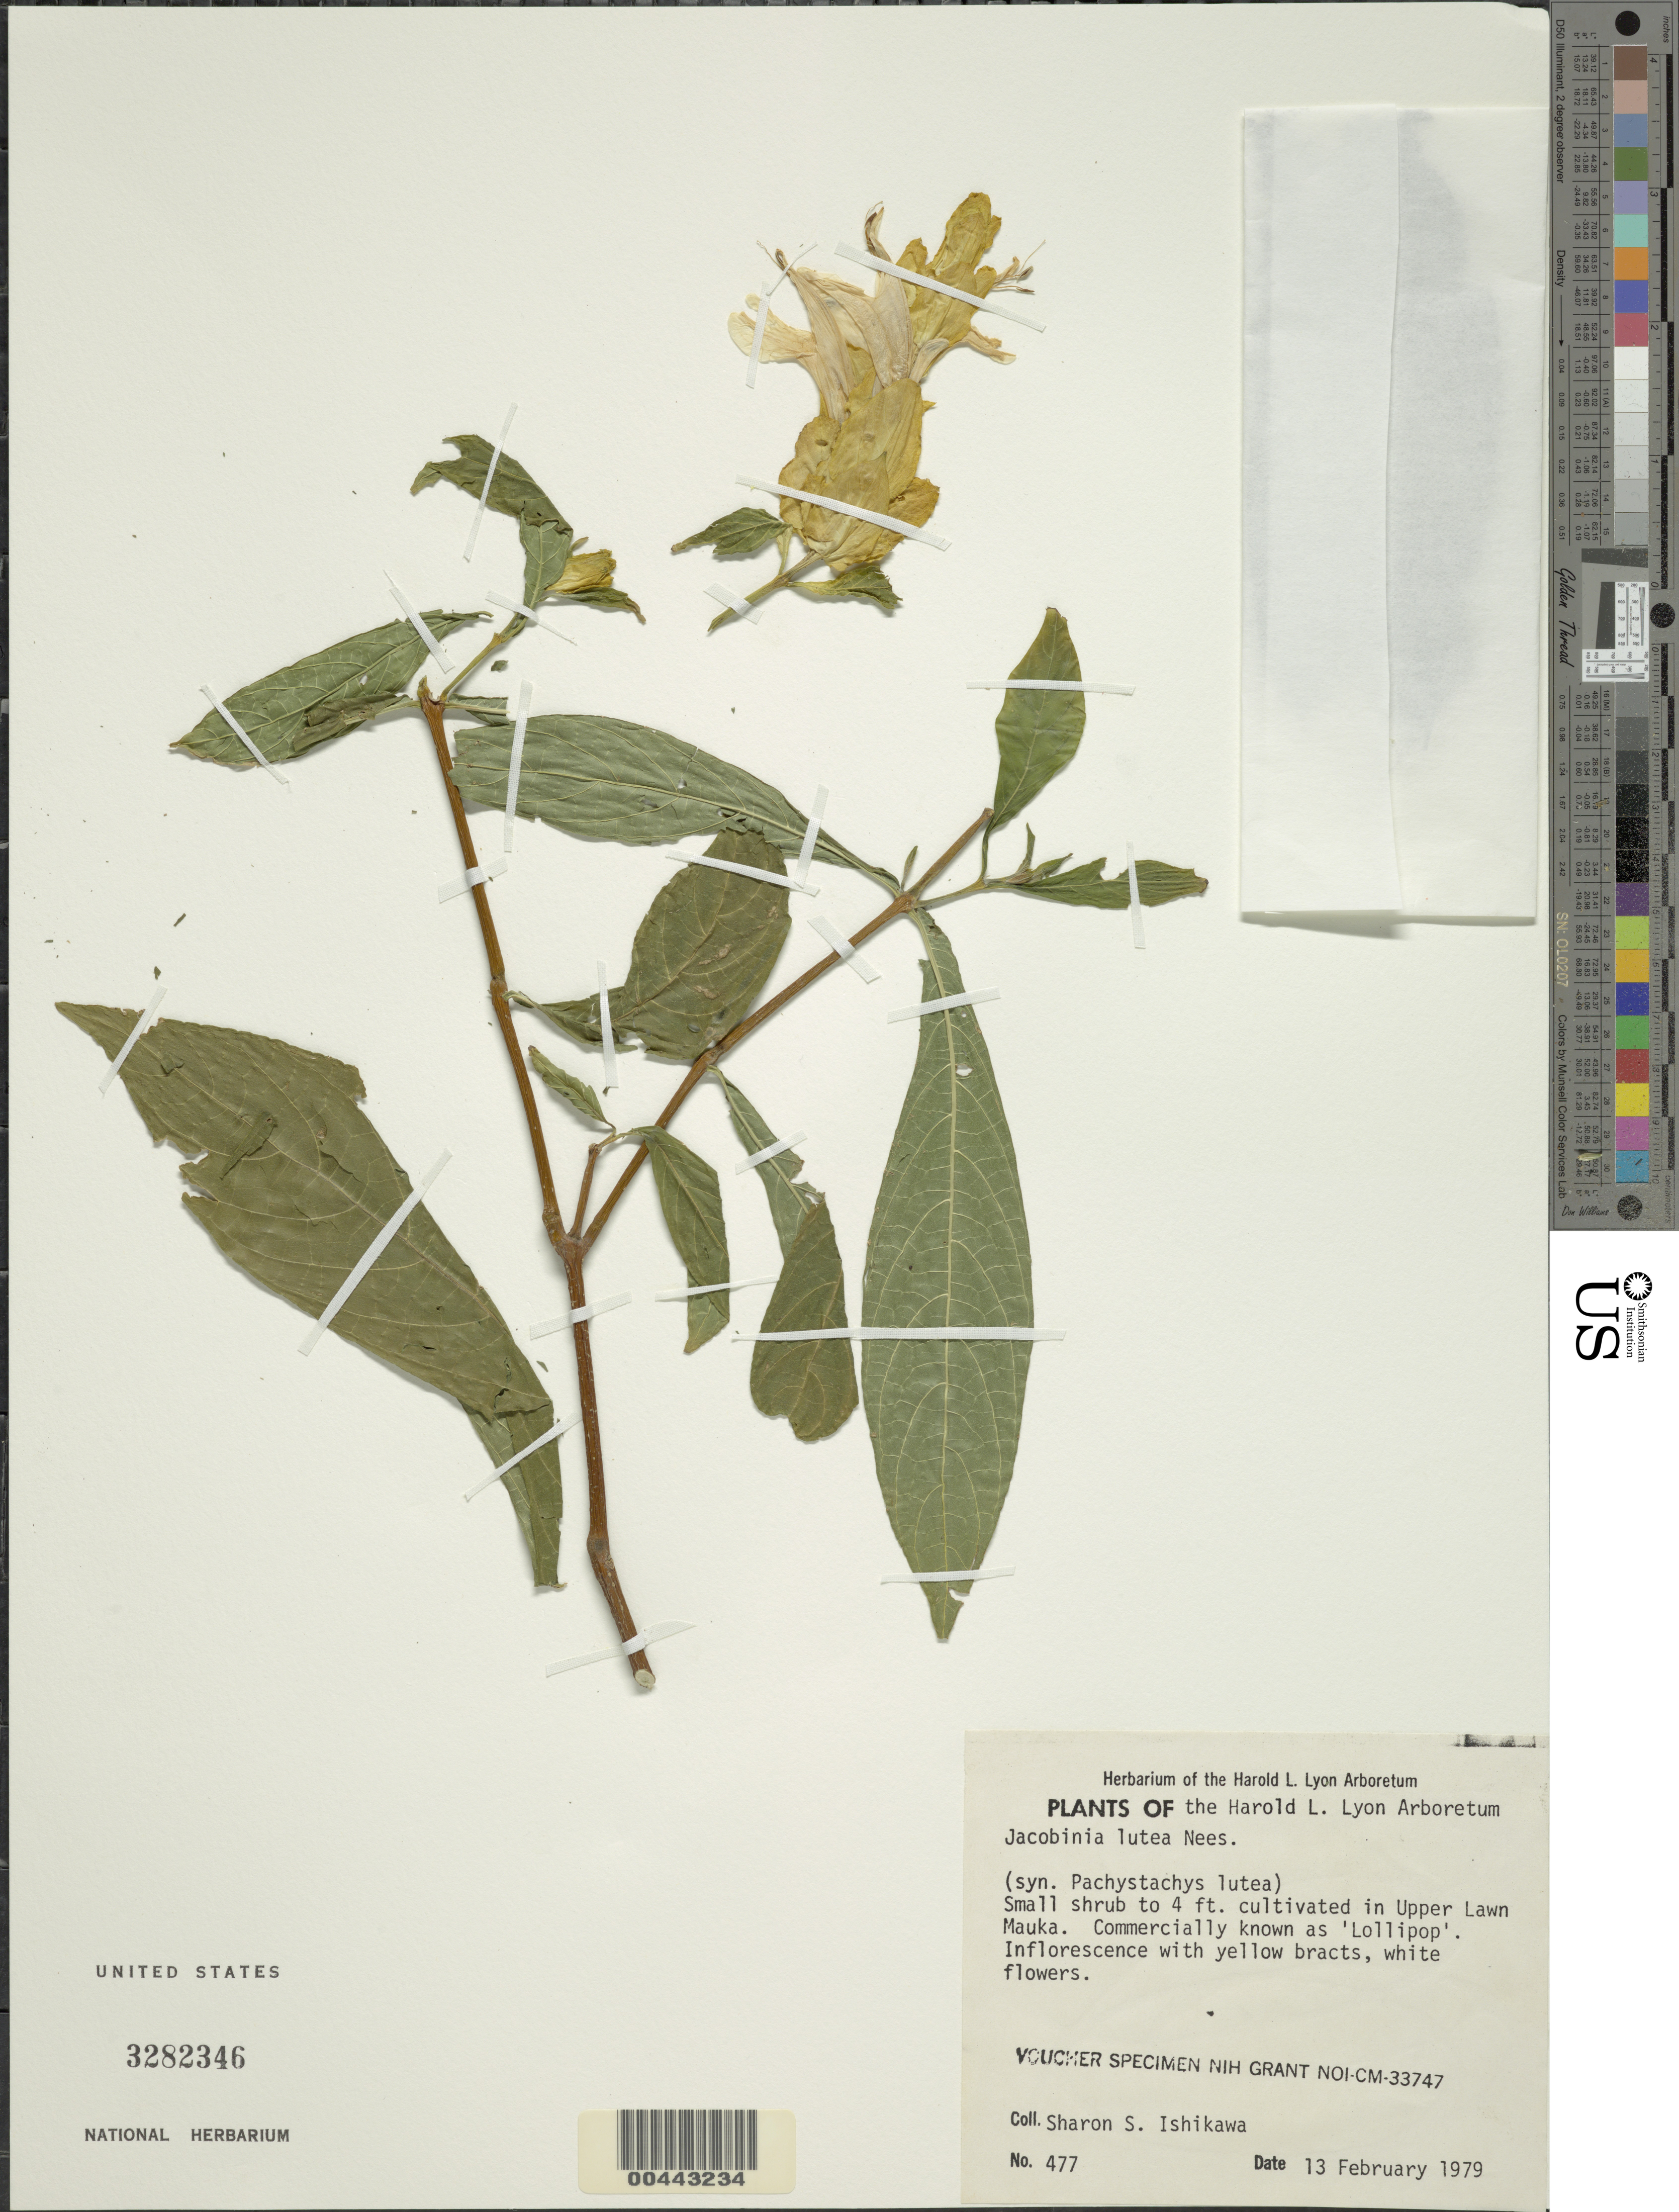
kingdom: Plantae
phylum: Tracheophyta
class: Magnoliopsida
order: Lamiales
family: Acanthaceae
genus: Pachystachys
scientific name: Pachystachys lutea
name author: Nees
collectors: S. S. Ishikawa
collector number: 477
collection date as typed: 13 Feb 1979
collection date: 1979-02-13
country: United States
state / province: Hawaii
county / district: Honolulu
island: Oahu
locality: H.L. Lyon Arboretum, Upper Lawn Mauka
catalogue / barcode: US 3282346